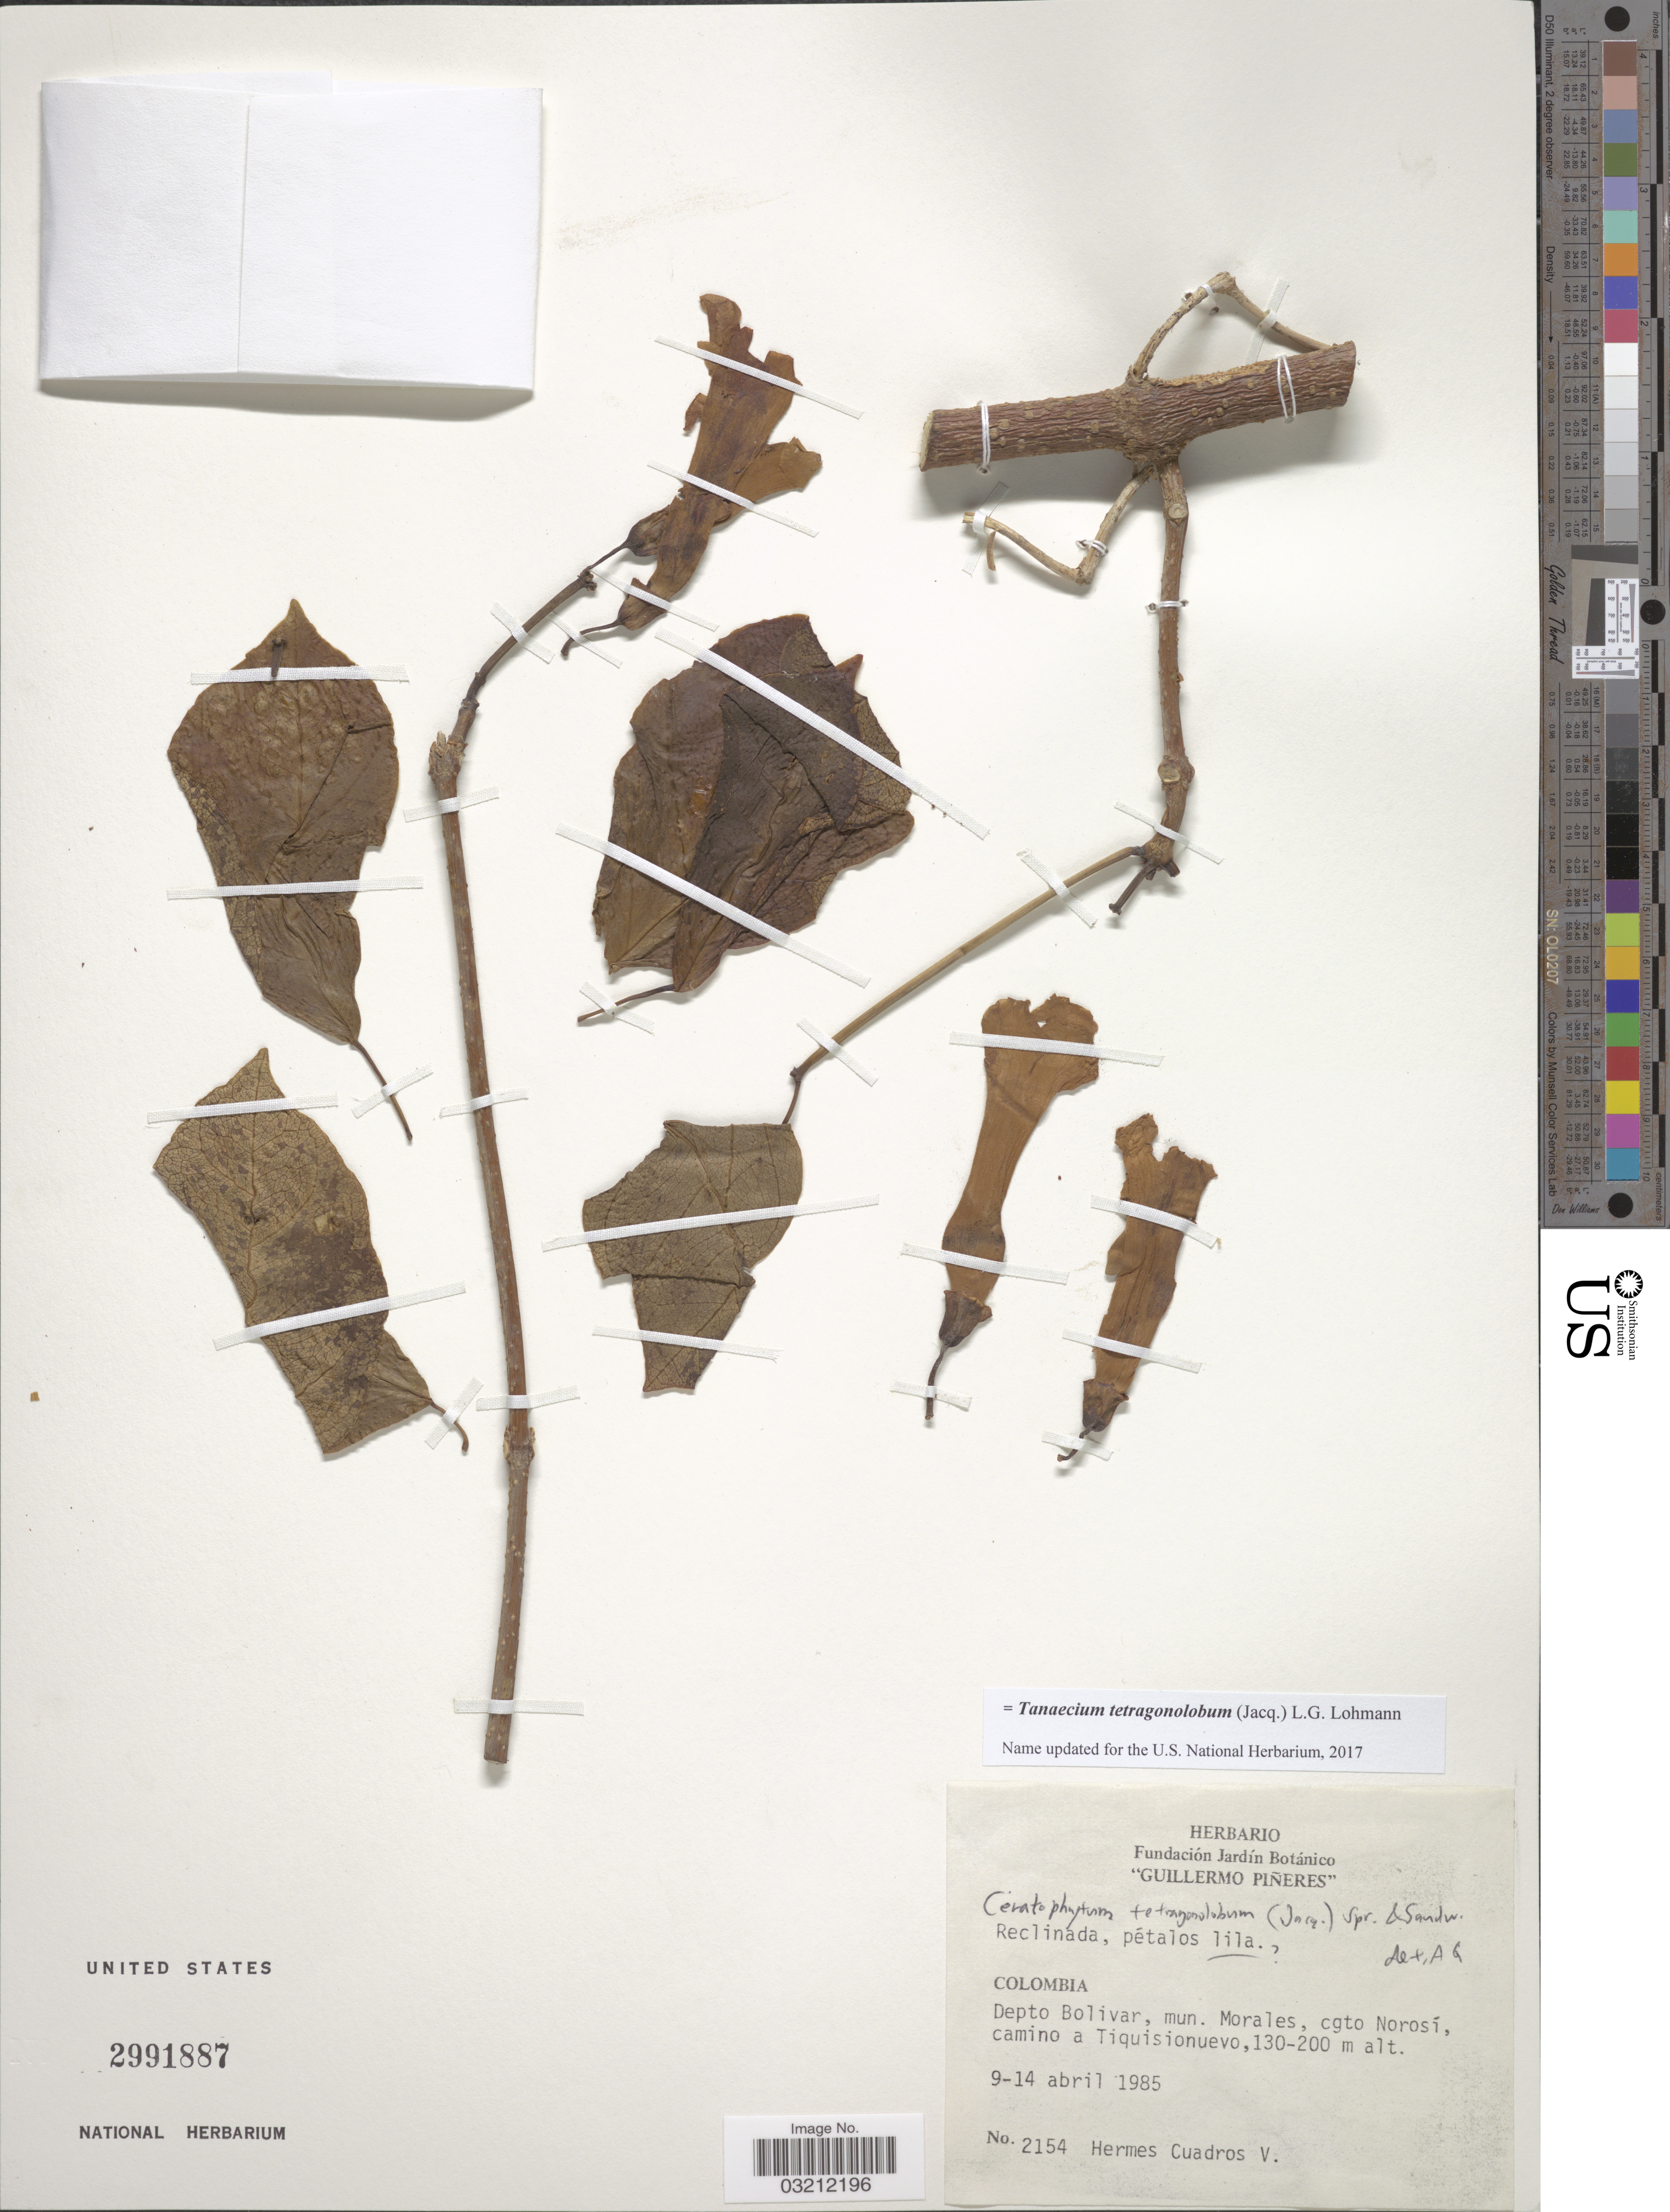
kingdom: Plantae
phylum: Tracheophyta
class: Magnoliopsida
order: Lamiales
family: Bignoniaceae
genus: Tanaecium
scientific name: Tanaecium tetragonolobum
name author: (Jacq.) L.G. Lohmann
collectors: H. Cuadros V.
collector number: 2154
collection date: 1985-04-09/1985-04-14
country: Colombia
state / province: Bolívar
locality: Depto Bolivar, mun. Morales, cgto Norosí, camino a Tiquisionuevo.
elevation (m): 130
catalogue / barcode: US 2991887